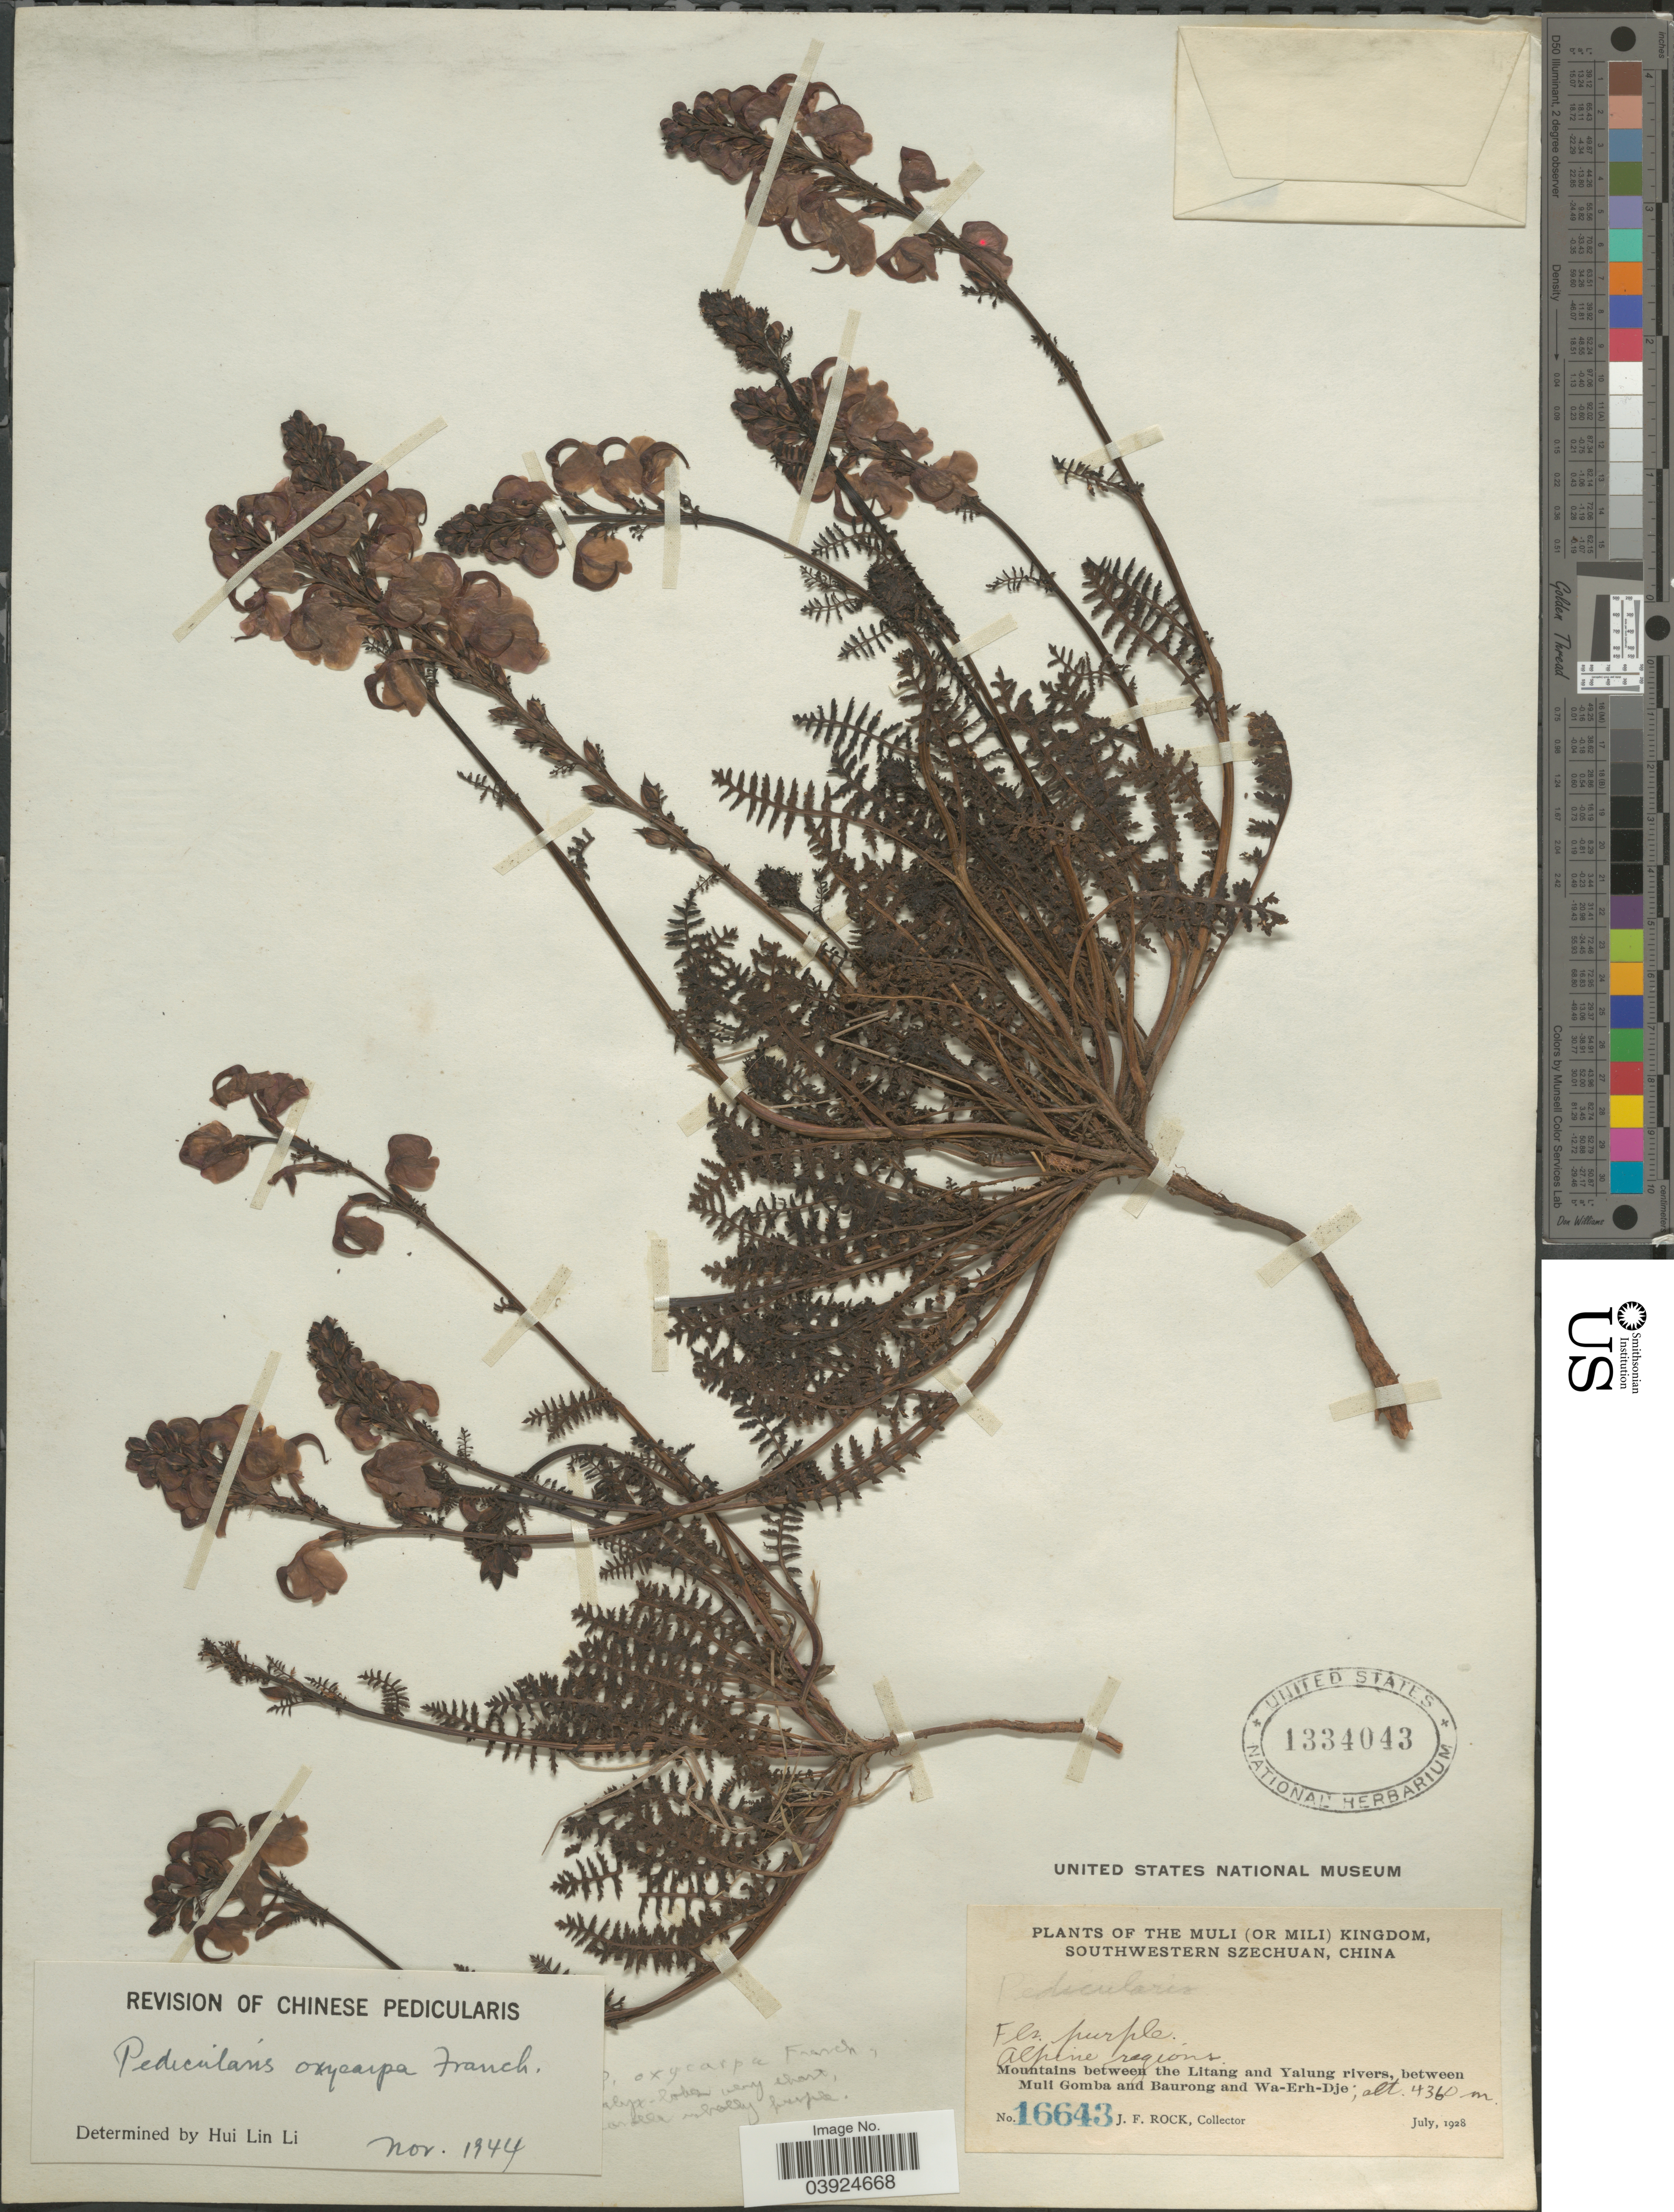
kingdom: Plantae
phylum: Tracheophyta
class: Magnoliopsida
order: Lamiales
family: Orobanchaceae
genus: Pedicularis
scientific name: Pedicularis oxycarpa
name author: Franch. ex Maxim.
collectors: J. Rock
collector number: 16643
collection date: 1928-07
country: China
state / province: Sichuan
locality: The Muli (or Mili) Kingdom, Southwestern Szechuan. Mountains between the Litang and Yalung rivers, between Muli Gomba and Baurong and Wa-Erh-Dje.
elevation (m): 4360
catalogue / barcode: US 1334043